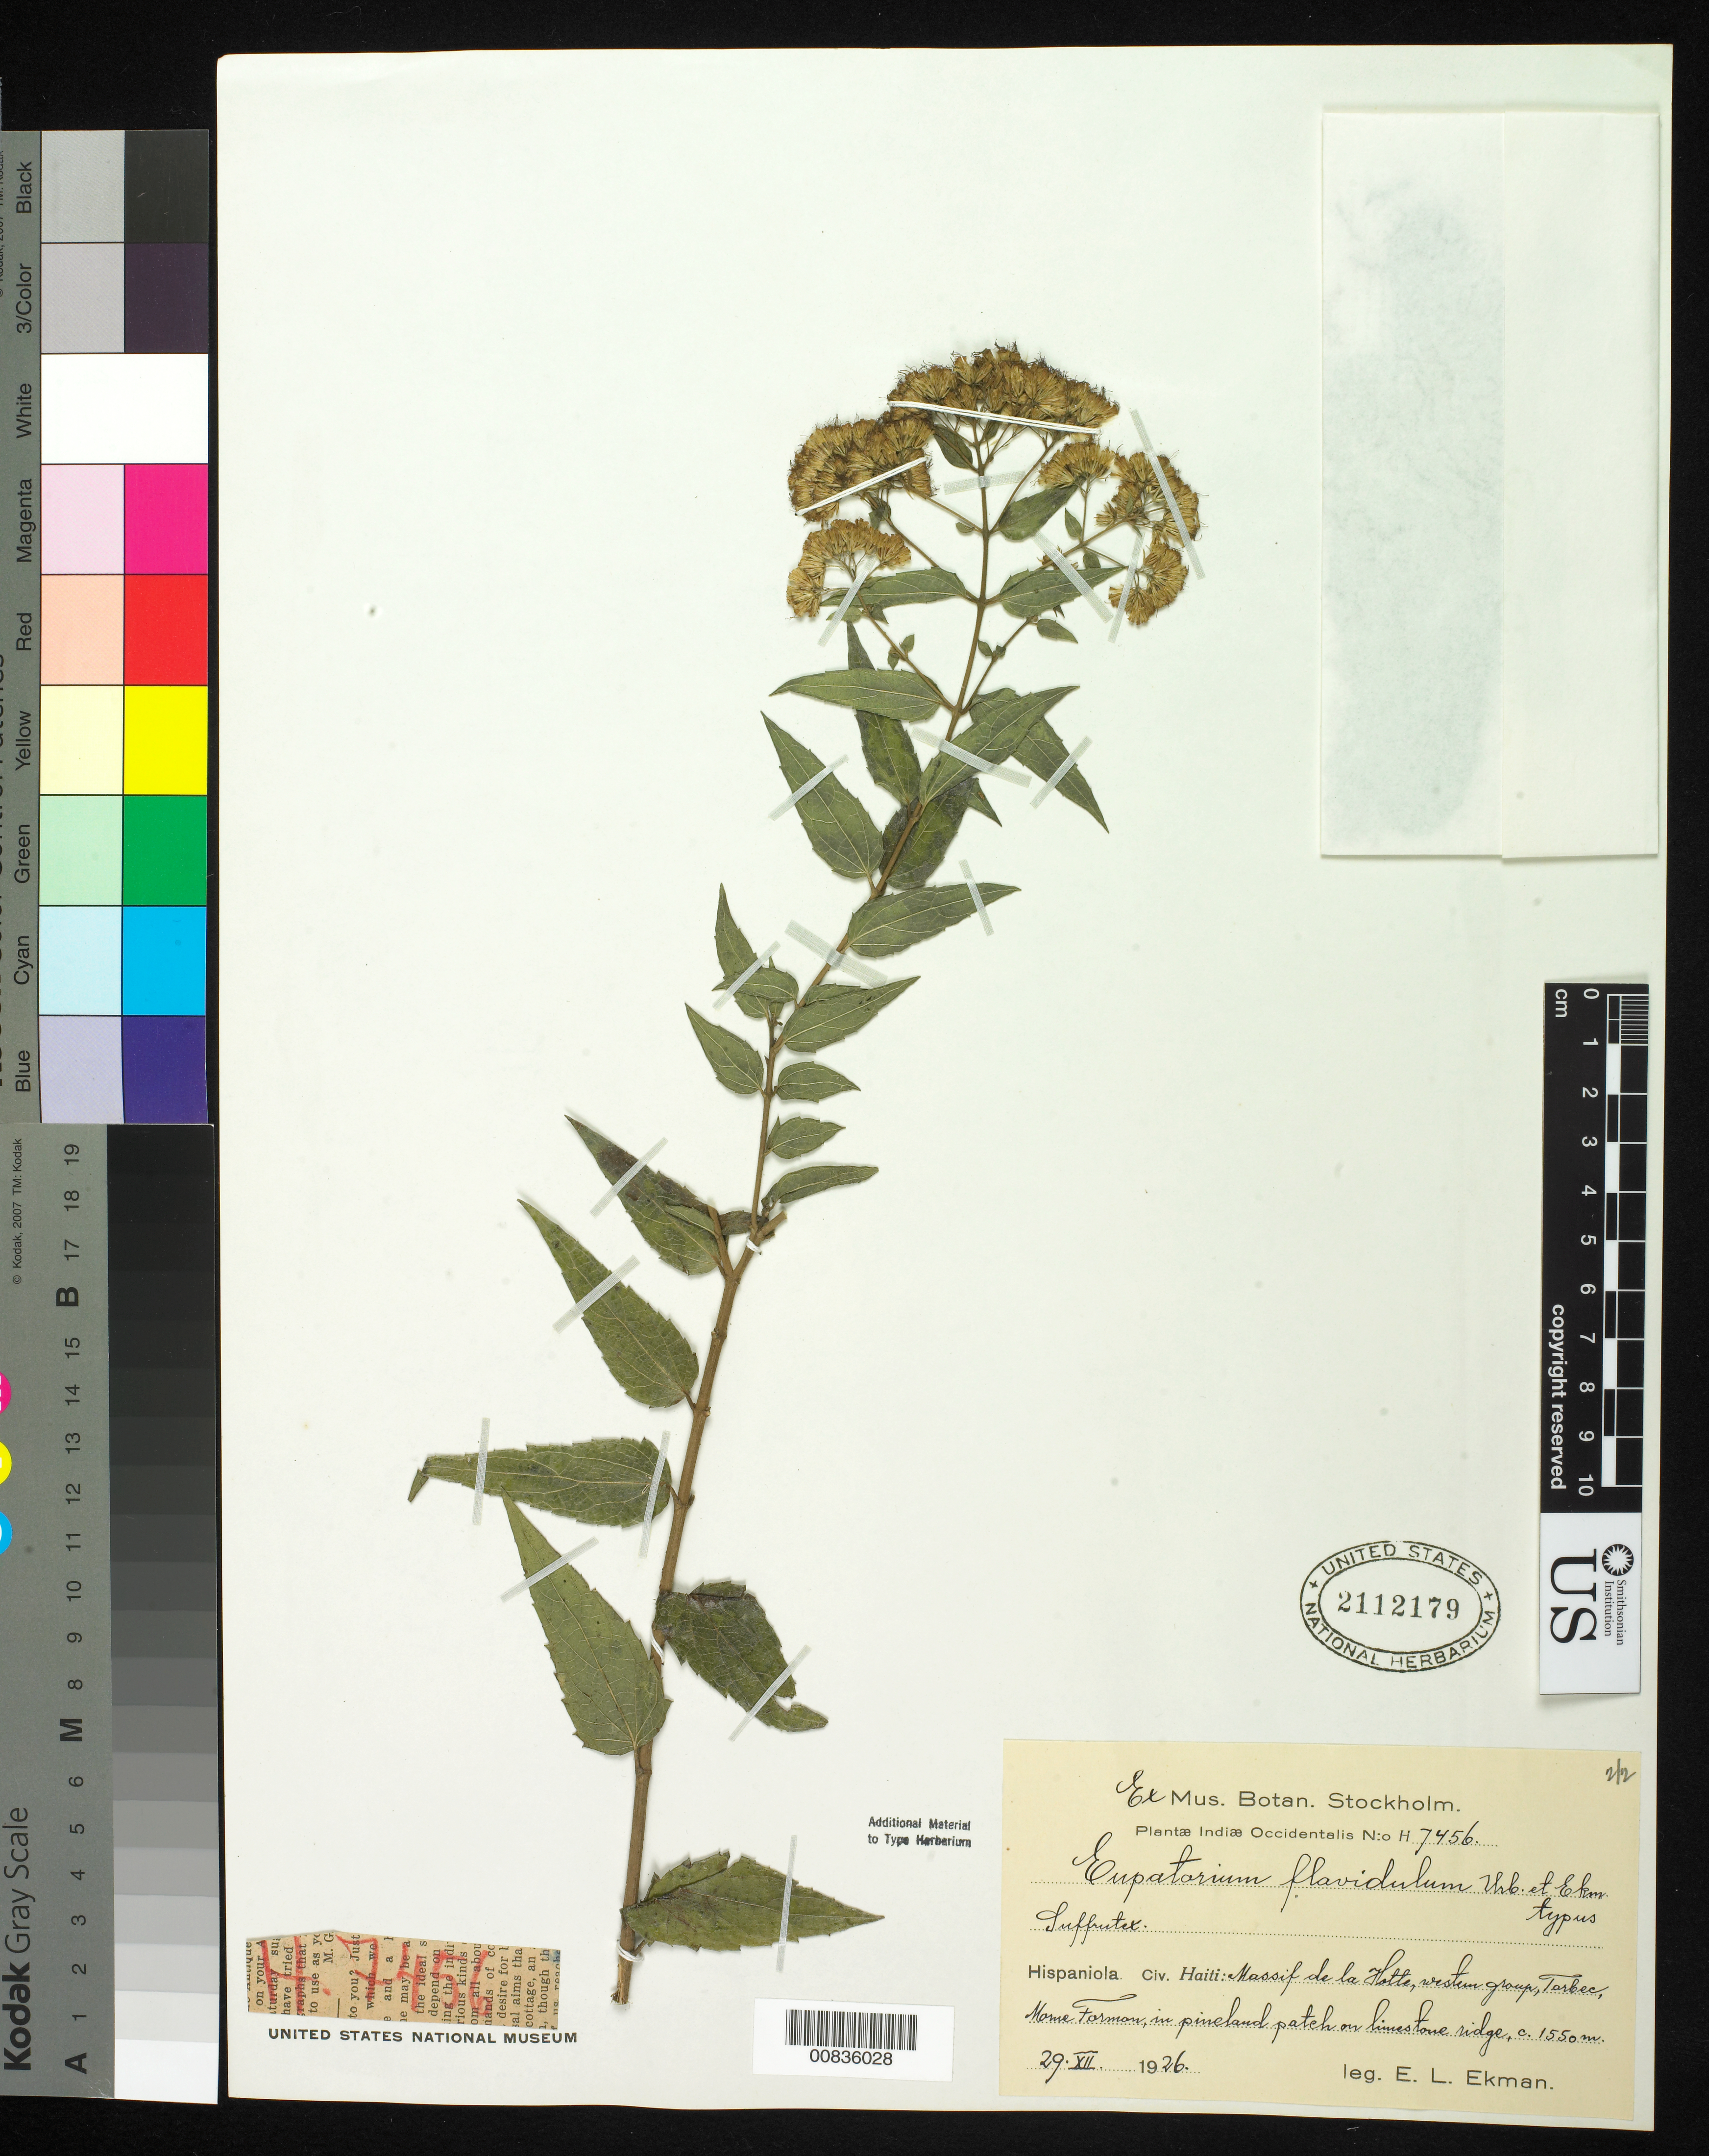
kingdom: Plantae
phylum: Tracheophyta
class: Magnoliopsida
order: Asterales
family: Asteraceae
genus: Eupatorium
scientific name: Eupatorium flavidulum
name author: Urb. & Ekman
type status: Isotype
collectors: E. L. Ekman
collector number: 7456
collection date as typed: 29 Dec 1926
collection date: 1926-12-29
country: Haiti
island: Hispaniola Island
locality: Morne Formon, Massif de La Hotte, Torbec.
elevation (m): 1550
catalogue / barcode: US 2112179